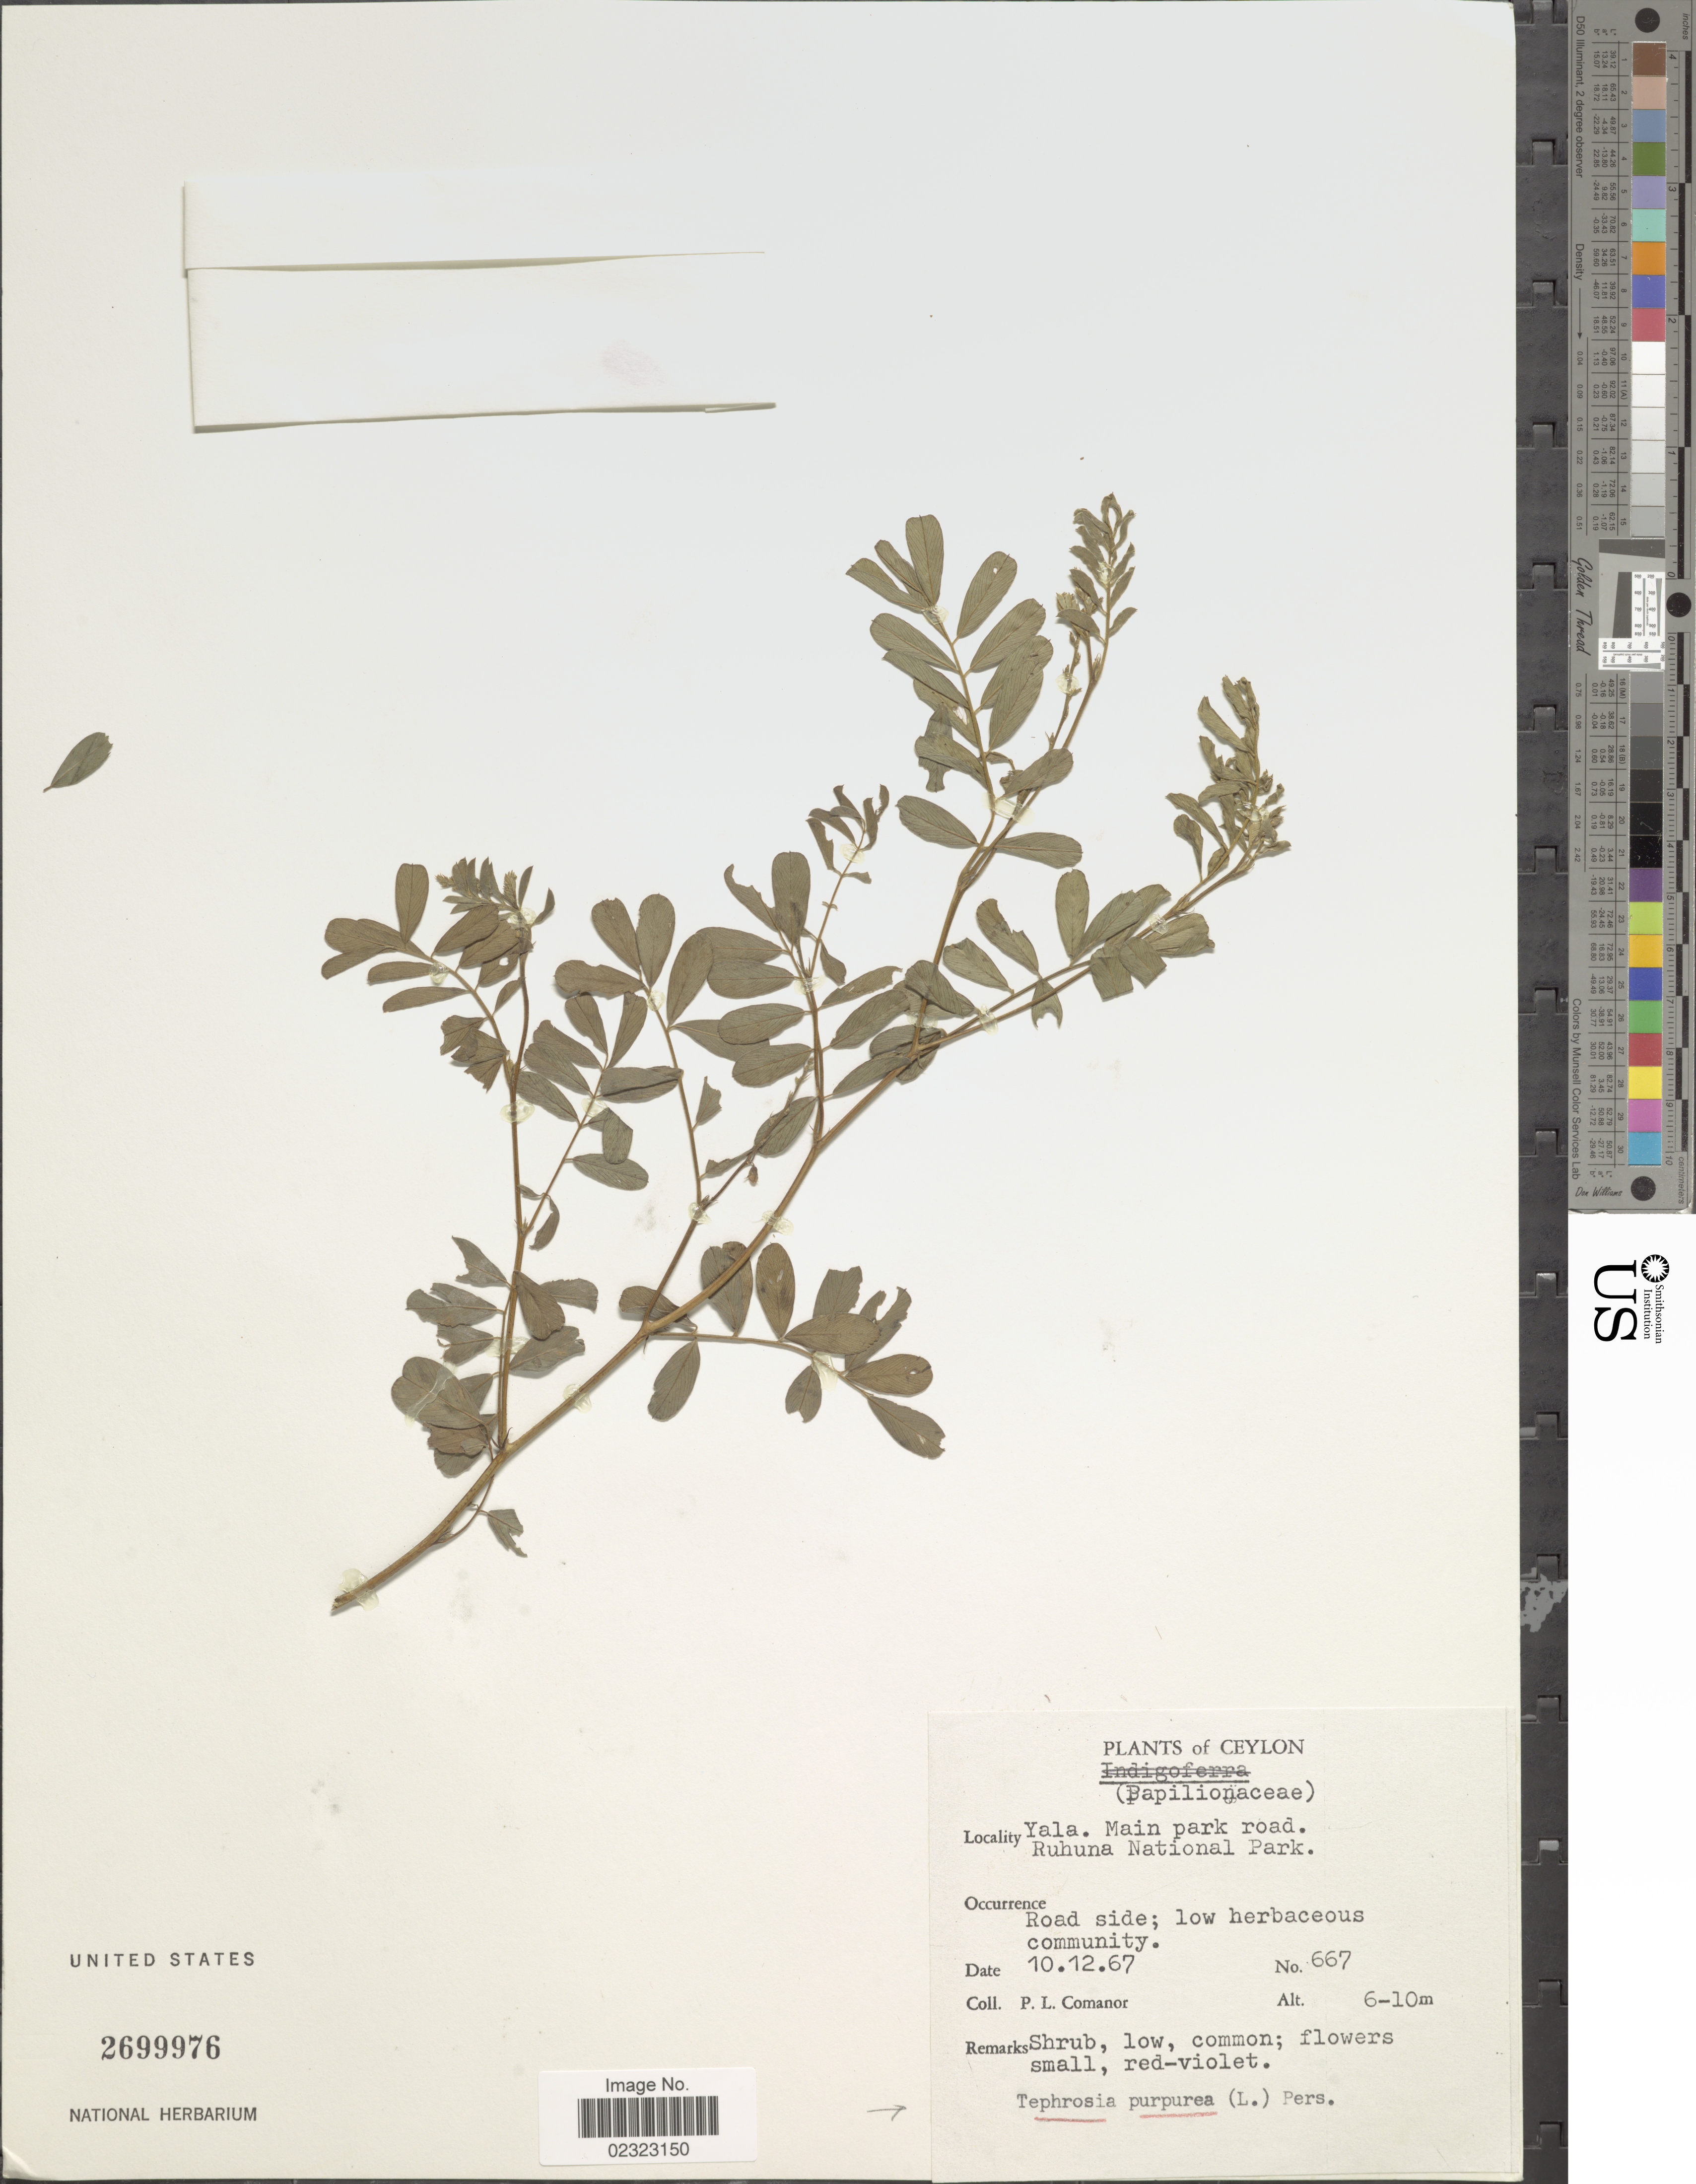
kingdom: Plantae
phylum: Tracheophyta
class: Magnoliopsida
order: Fabales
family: Fabaceae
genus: Tephrosia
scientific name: Tephrosia purpurea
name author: (L.) Pers.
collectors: P. Comanor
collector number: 667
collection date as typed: Transcribed d/m/y: 10/12/67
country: Sri Lanka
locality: Ceylon. Yala. Main park road. Ruhuna National Park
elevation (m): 6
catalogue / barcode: US 2699976